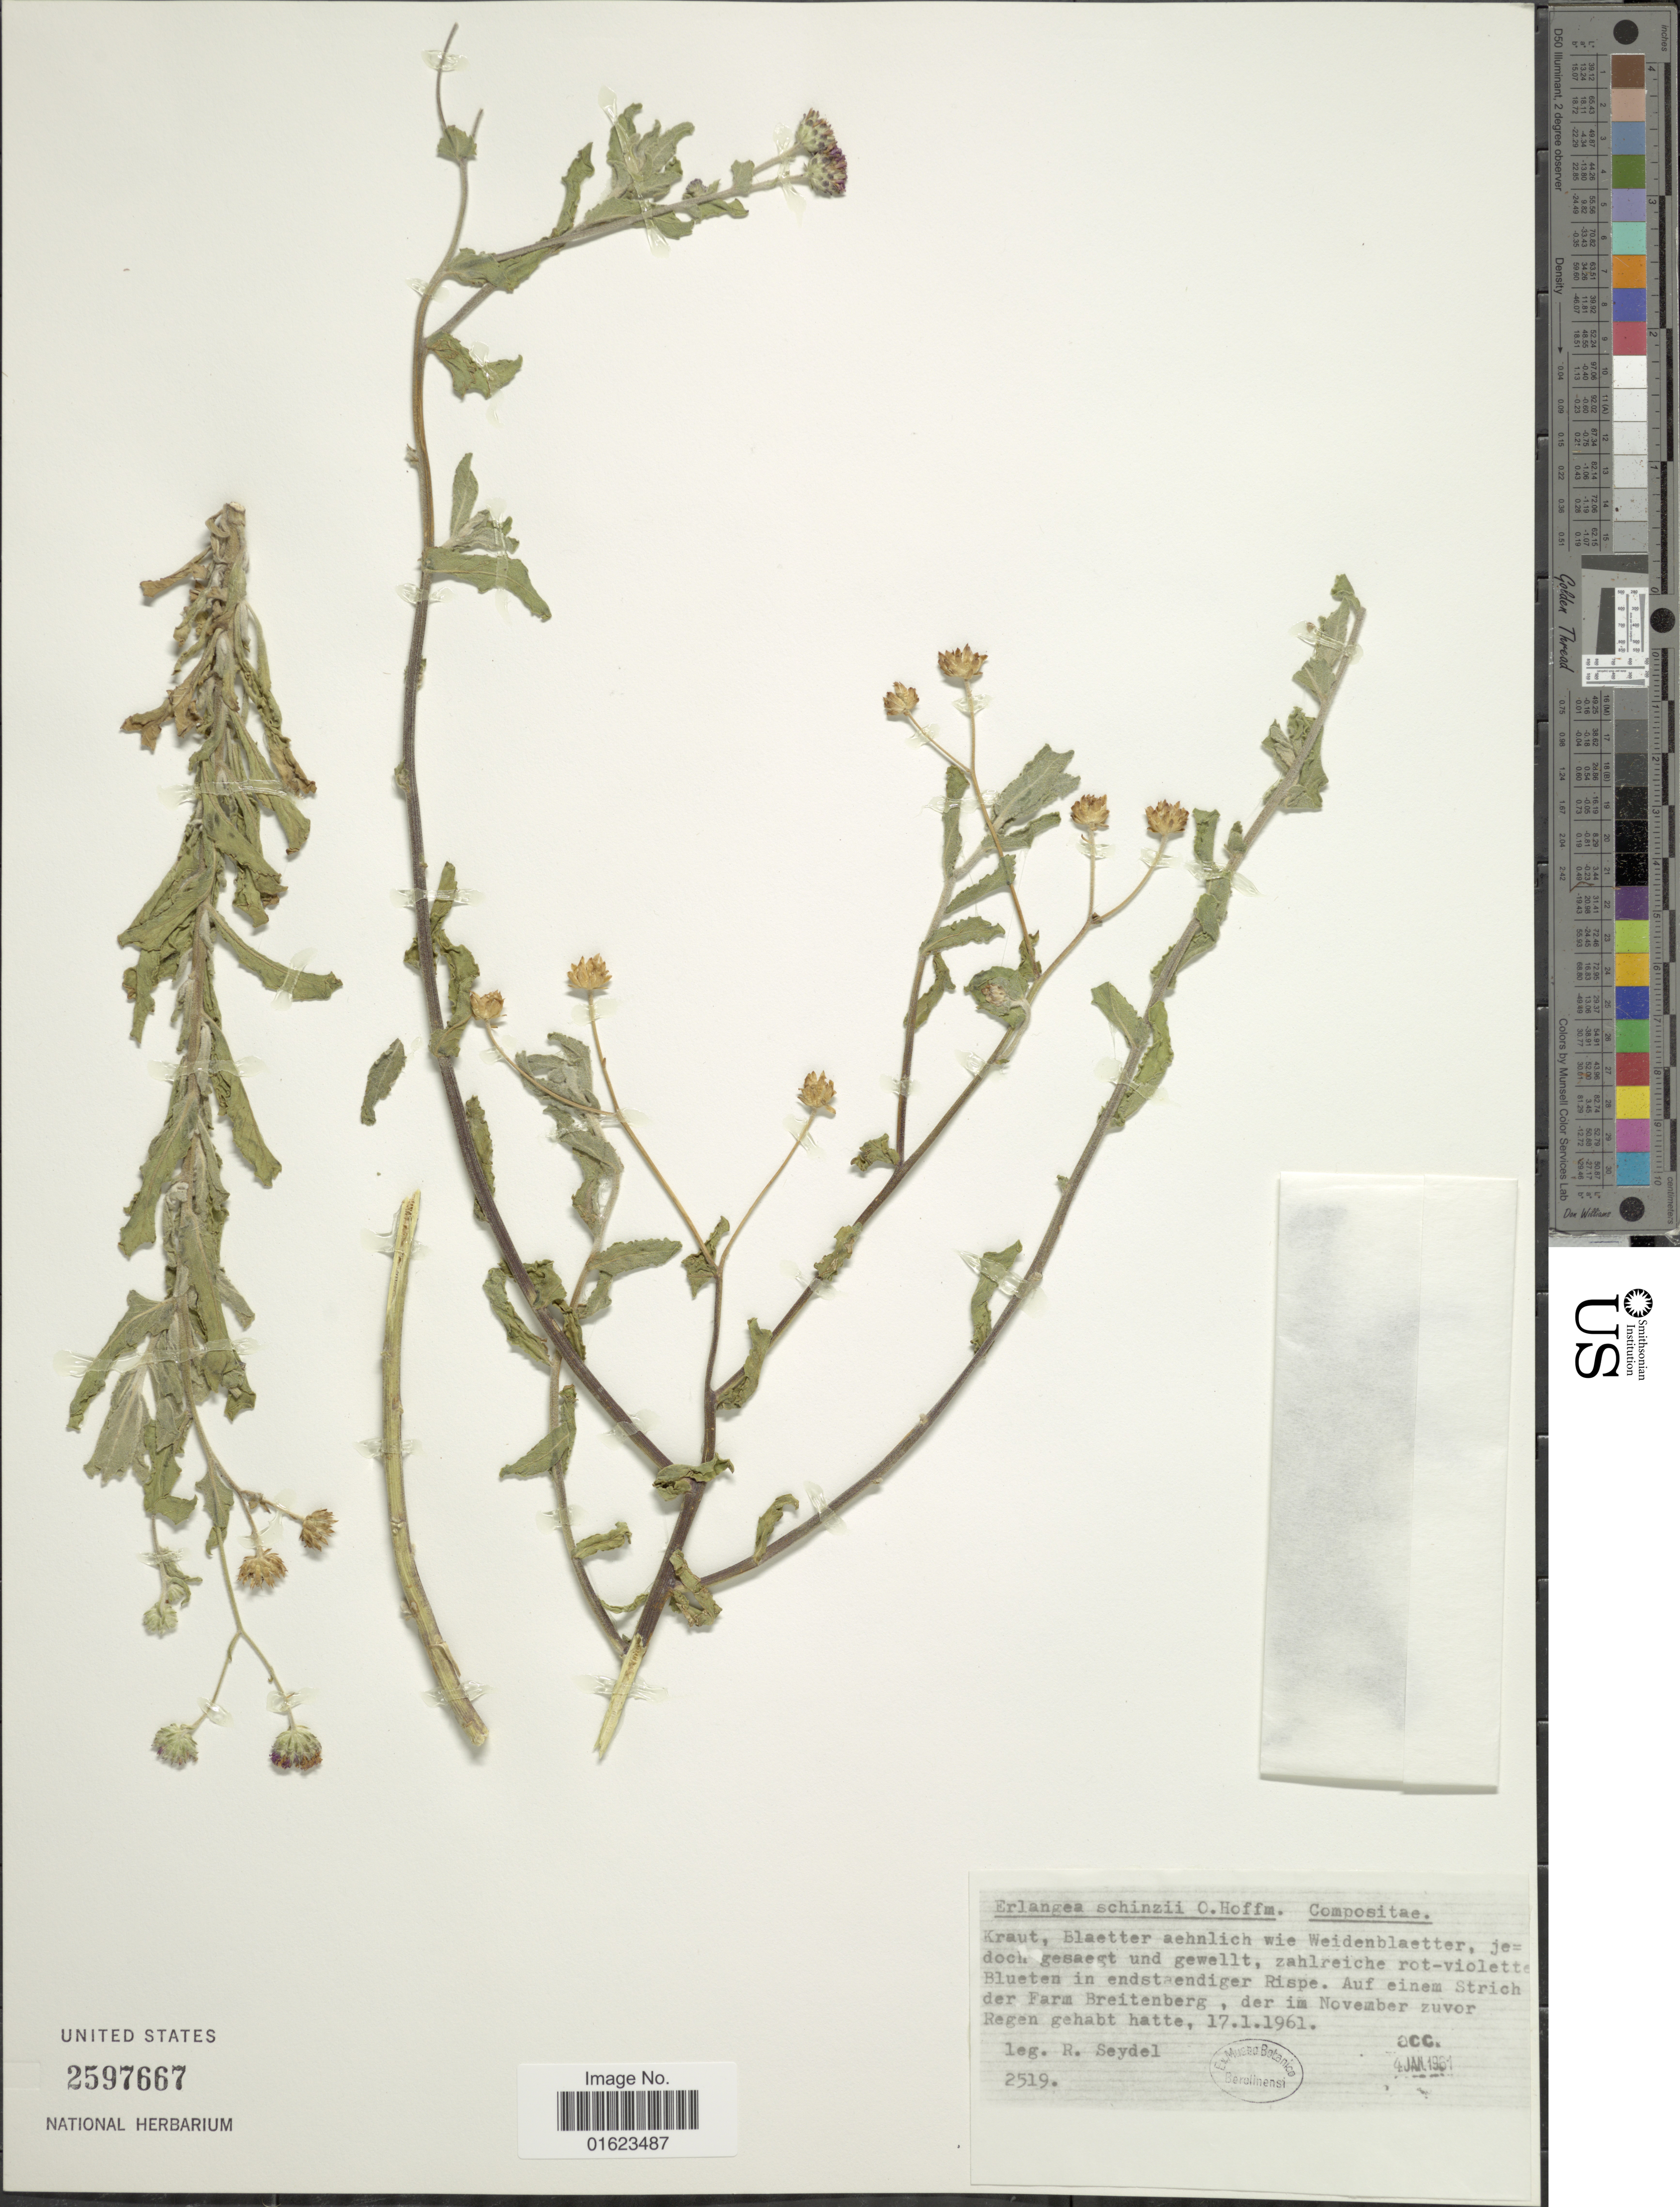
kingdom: Plantae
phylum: Tracheophyta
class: Magnoliopsida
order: Asterales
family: Asteraceae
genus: Erlangea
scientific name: Erlangea schinzii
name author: O. Hoffm.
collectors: R. Seydel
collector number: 2519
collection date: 1961-01-17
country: South Africa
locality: Kraut, Blaetter aehnlich wie Weidenblaetter, Auf einem Strich der Farm Breitenburg. [unsure placement]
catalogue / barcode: US 2597667